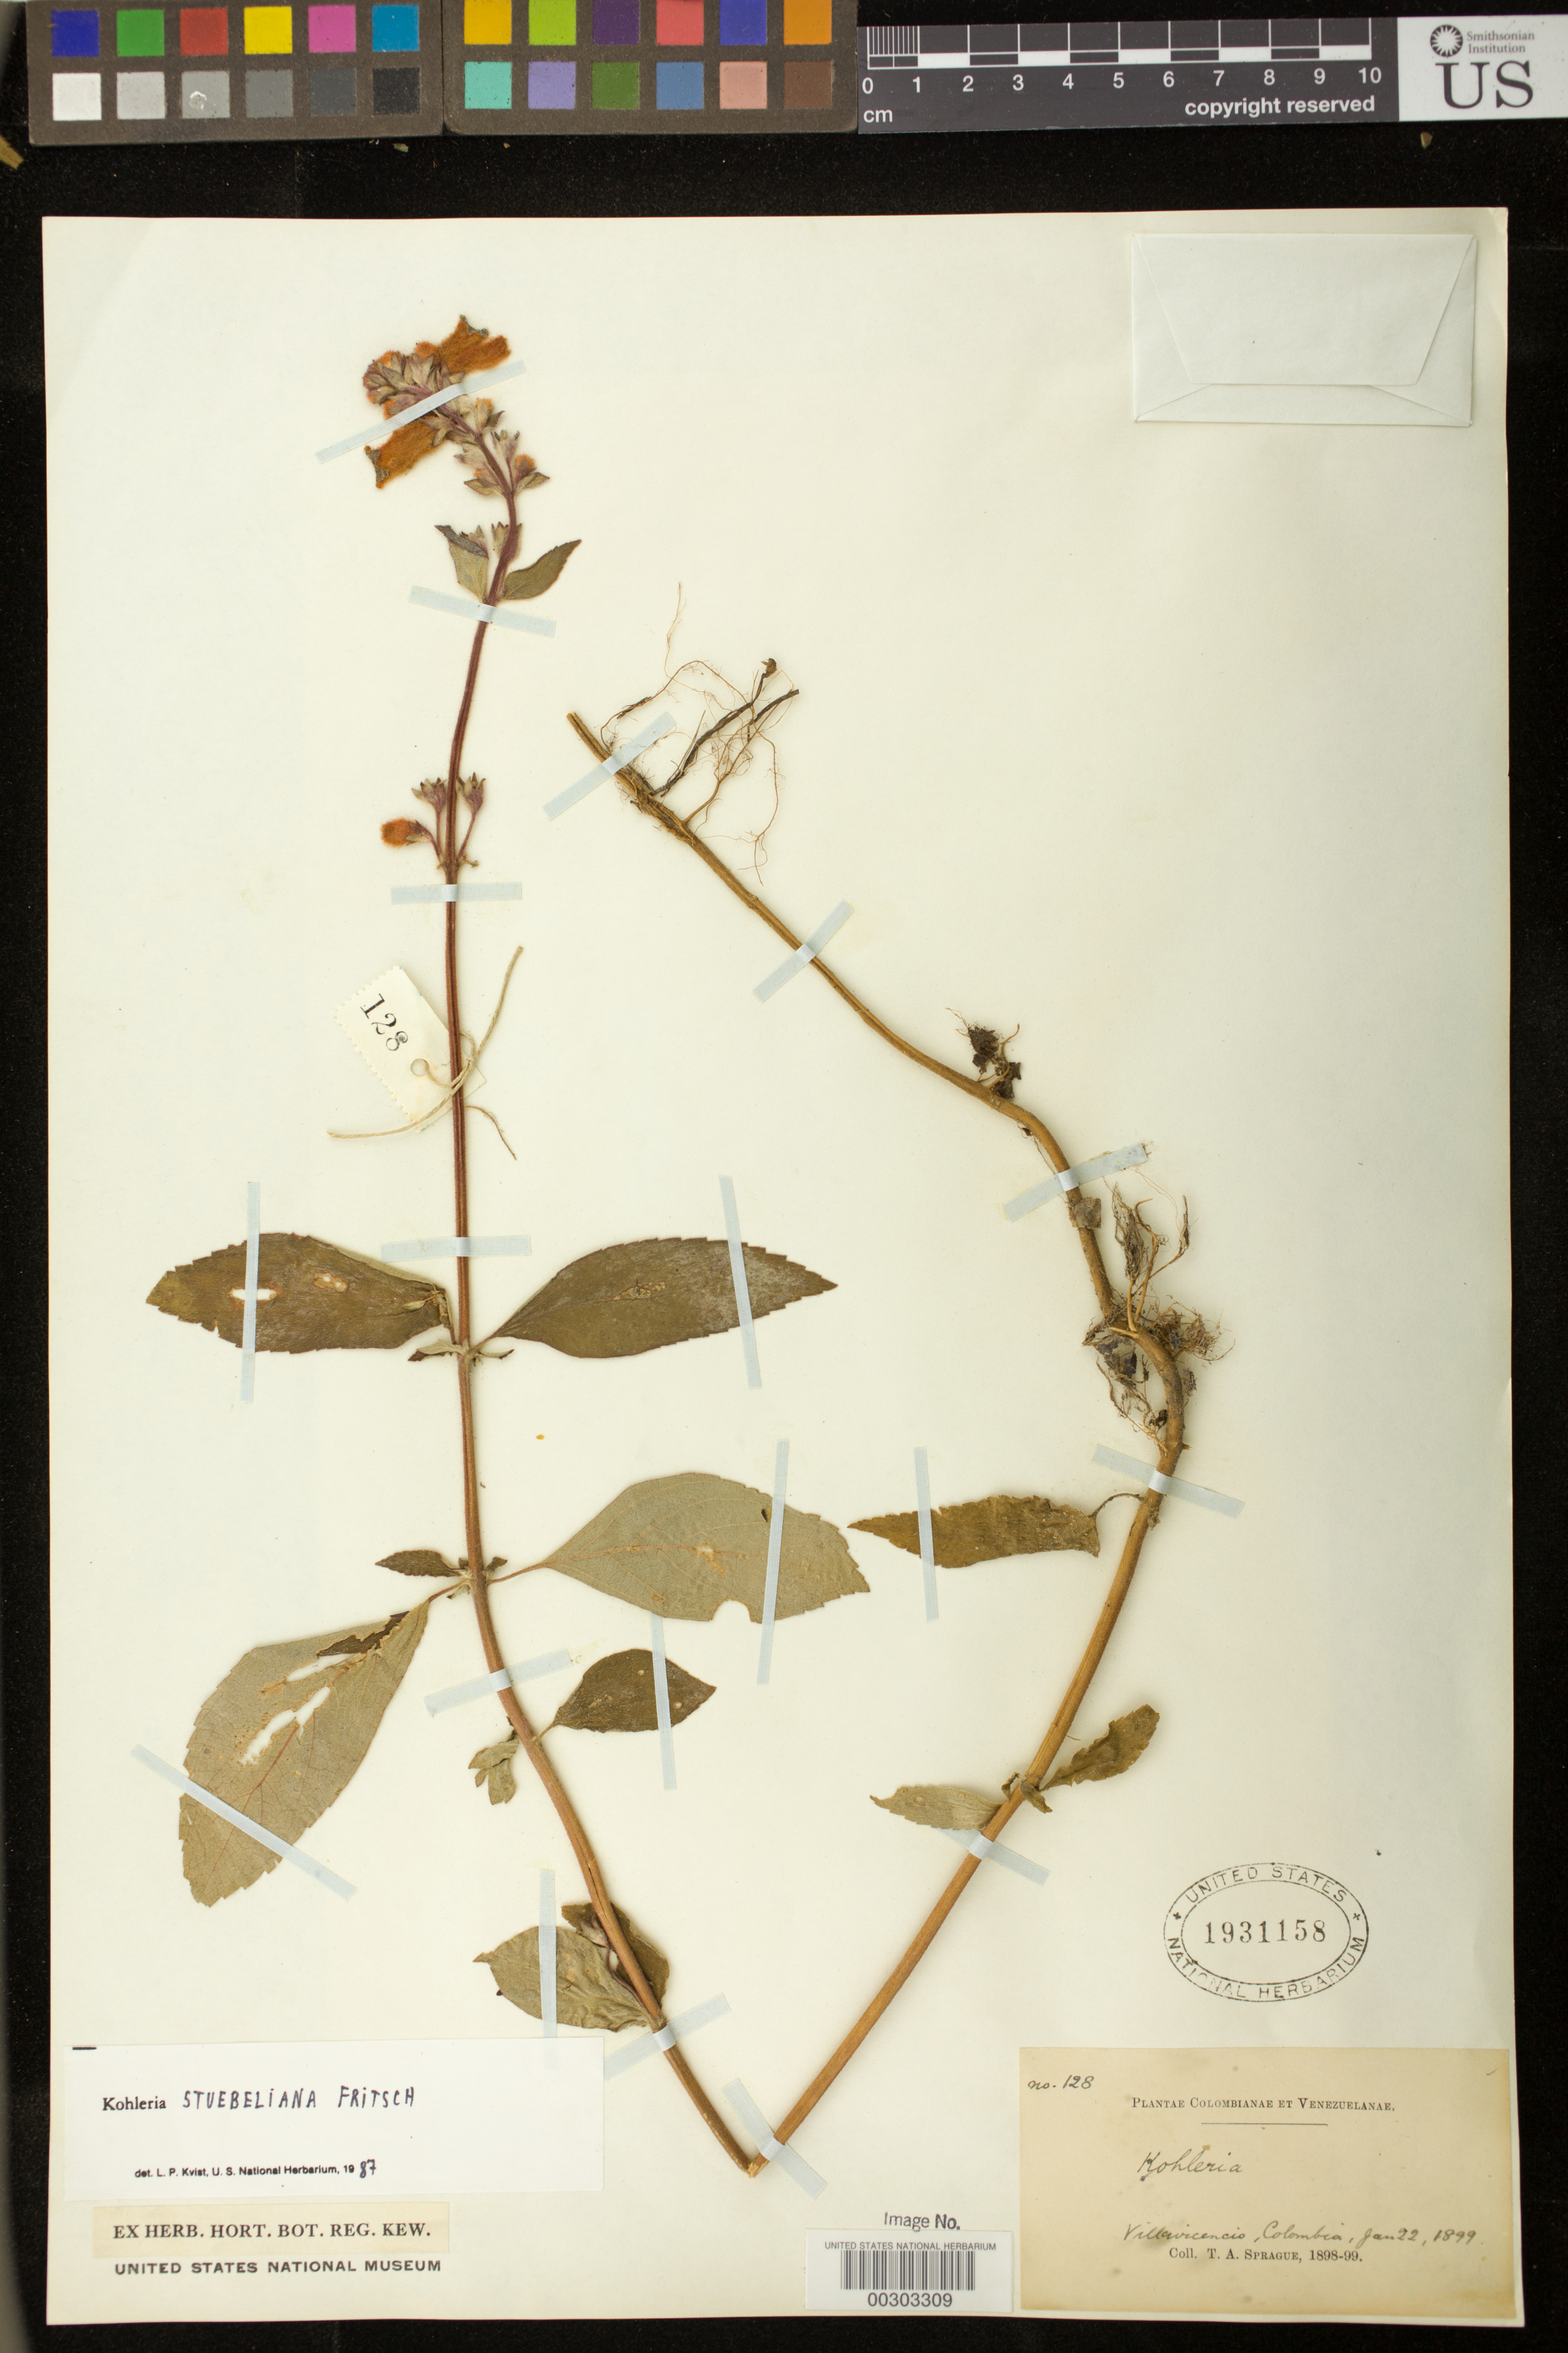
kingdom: Plantae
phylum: Tracheophyta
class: Magnoliopsida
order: Lamiales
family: Gesneriaceae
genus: Kohleria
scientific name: Kohleria stuebeliana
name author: Fritsch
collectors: T. A. Sprague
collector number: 128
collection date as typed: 22 Jan 1899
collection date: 1899-01-22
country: Colombia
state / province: Meta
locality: Villavicencio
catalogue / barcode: US 1931158